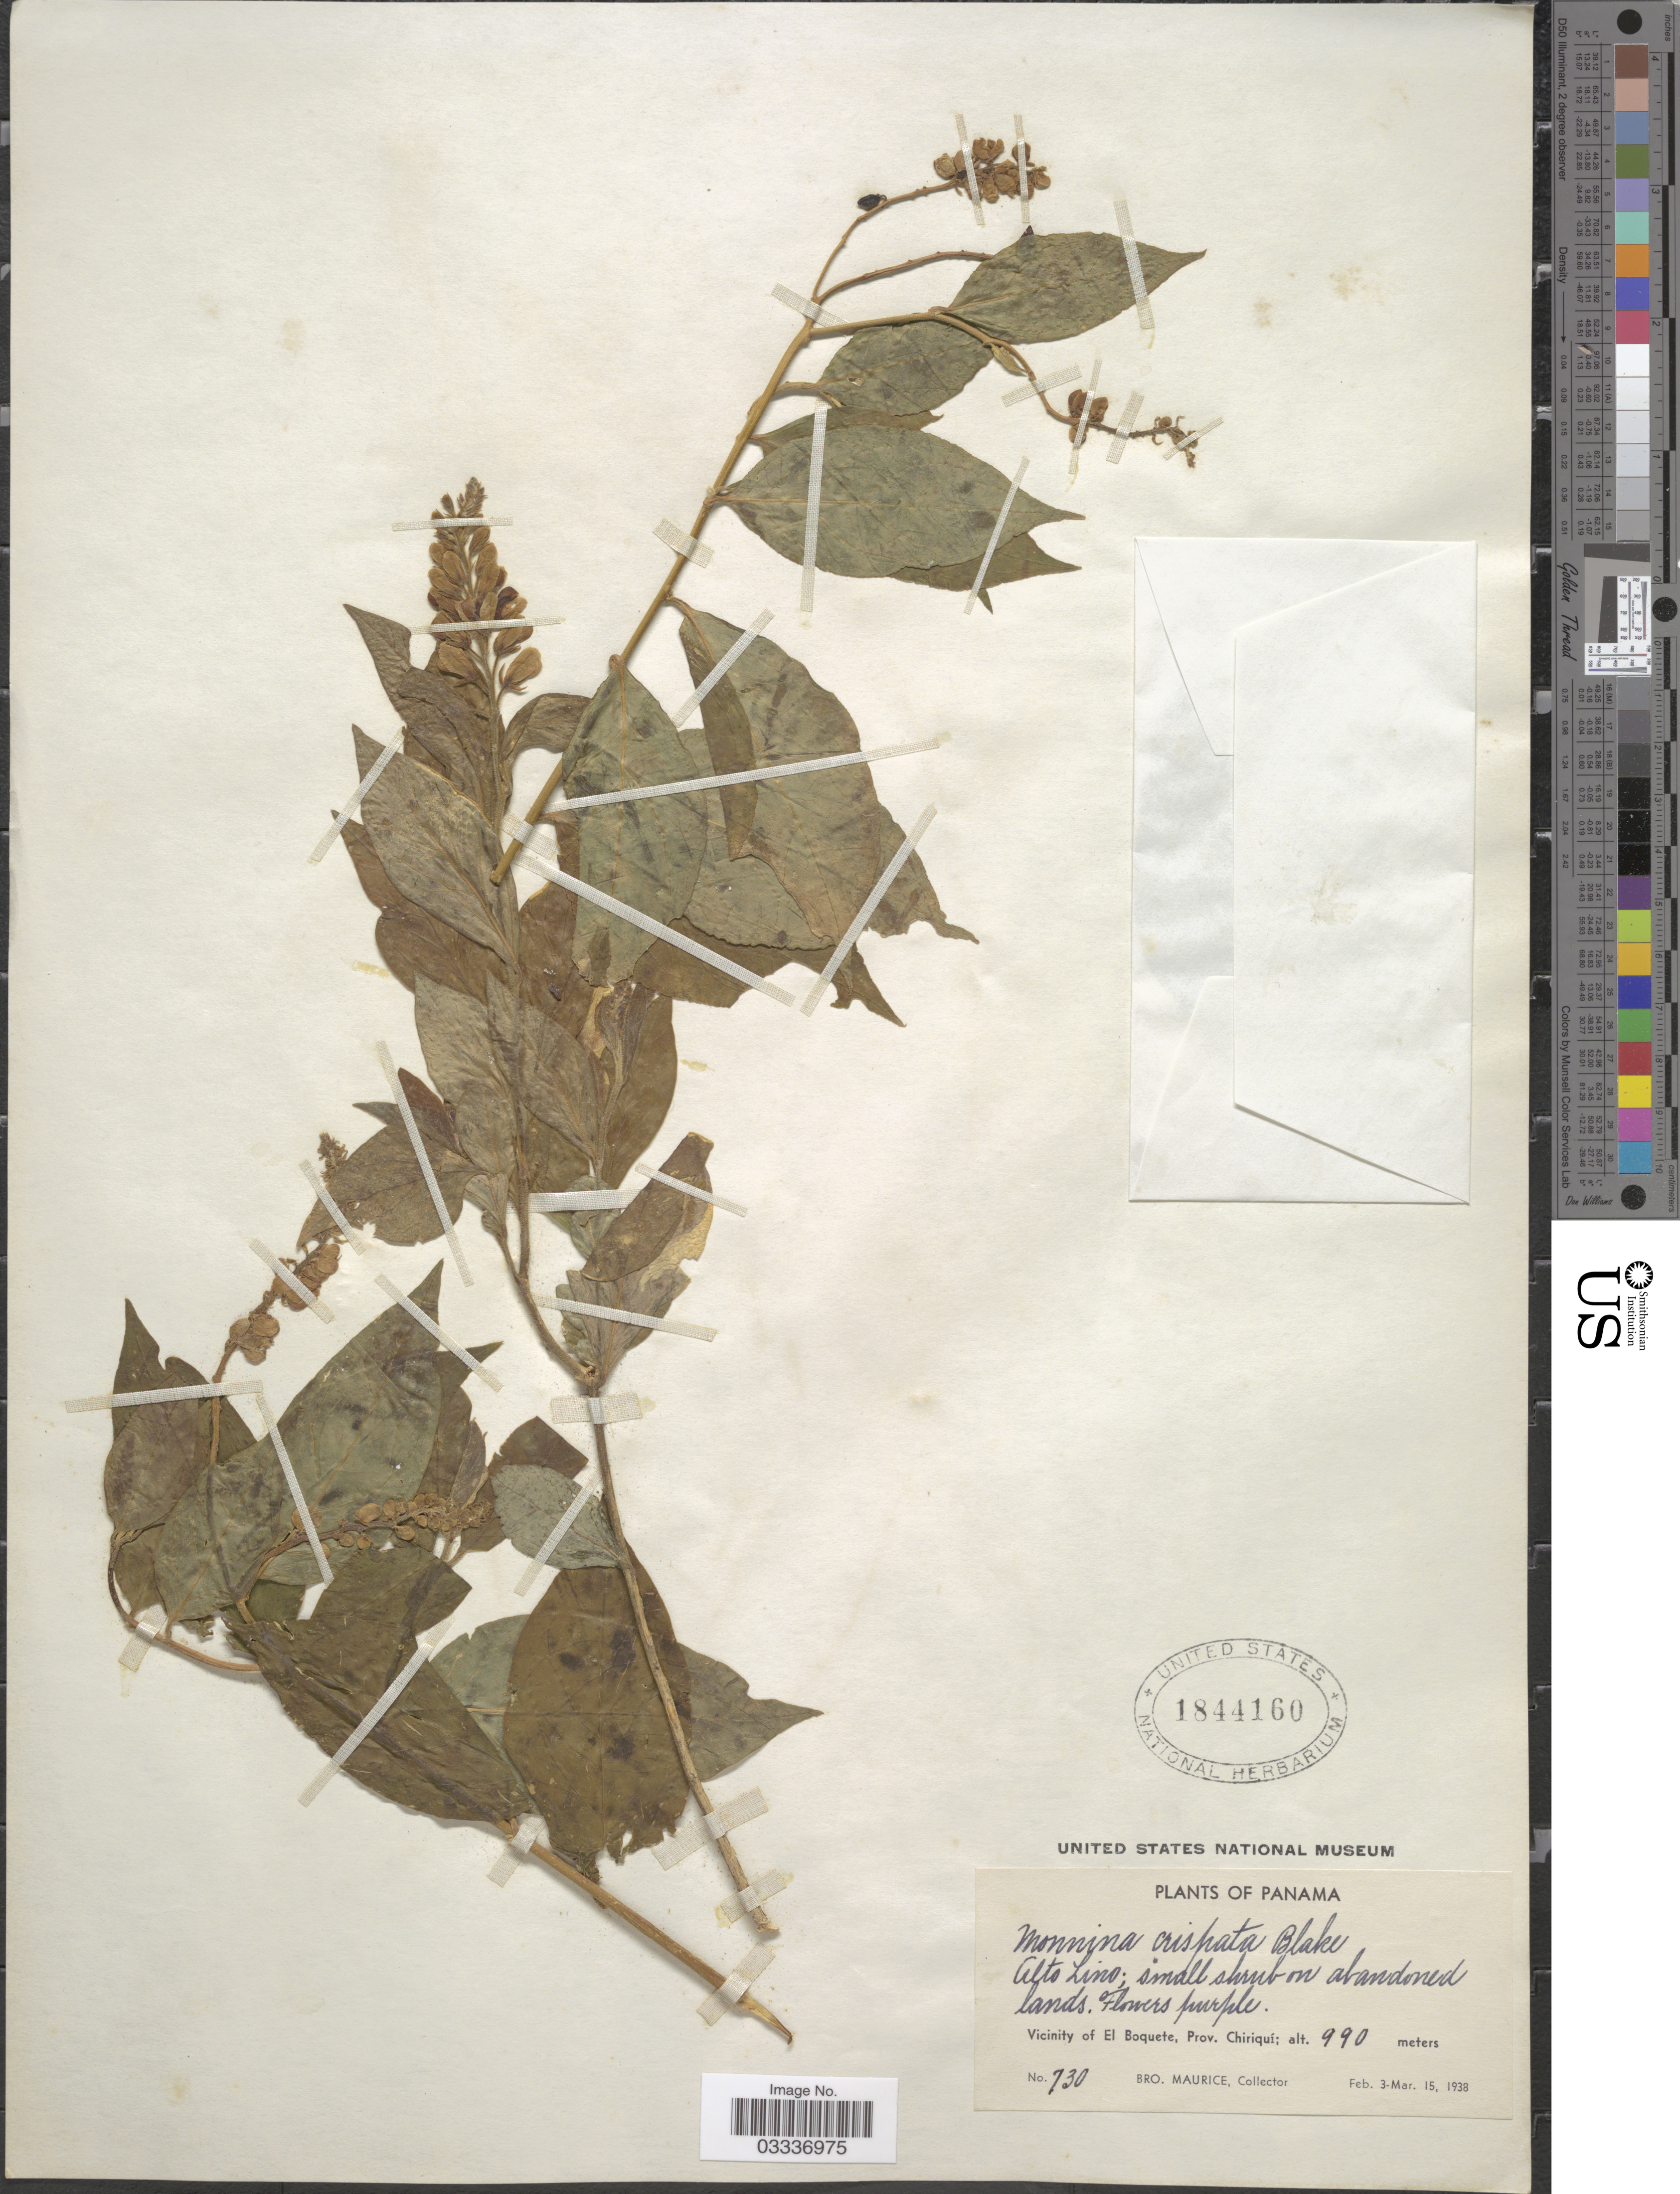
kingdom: Plantae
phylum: Tracheophyta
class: Magnoliopsida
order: Fabales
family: Polygalaceae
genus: Monnina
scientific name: Monnina sylvatica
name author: Schltdl. & Cham.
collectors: B. Maurice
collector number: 730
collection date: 1938-02-03/1938-03-15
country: Panama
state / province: Chiriqui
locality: Vicinity of El Boquete.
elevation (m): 990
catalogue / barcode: US 1844160